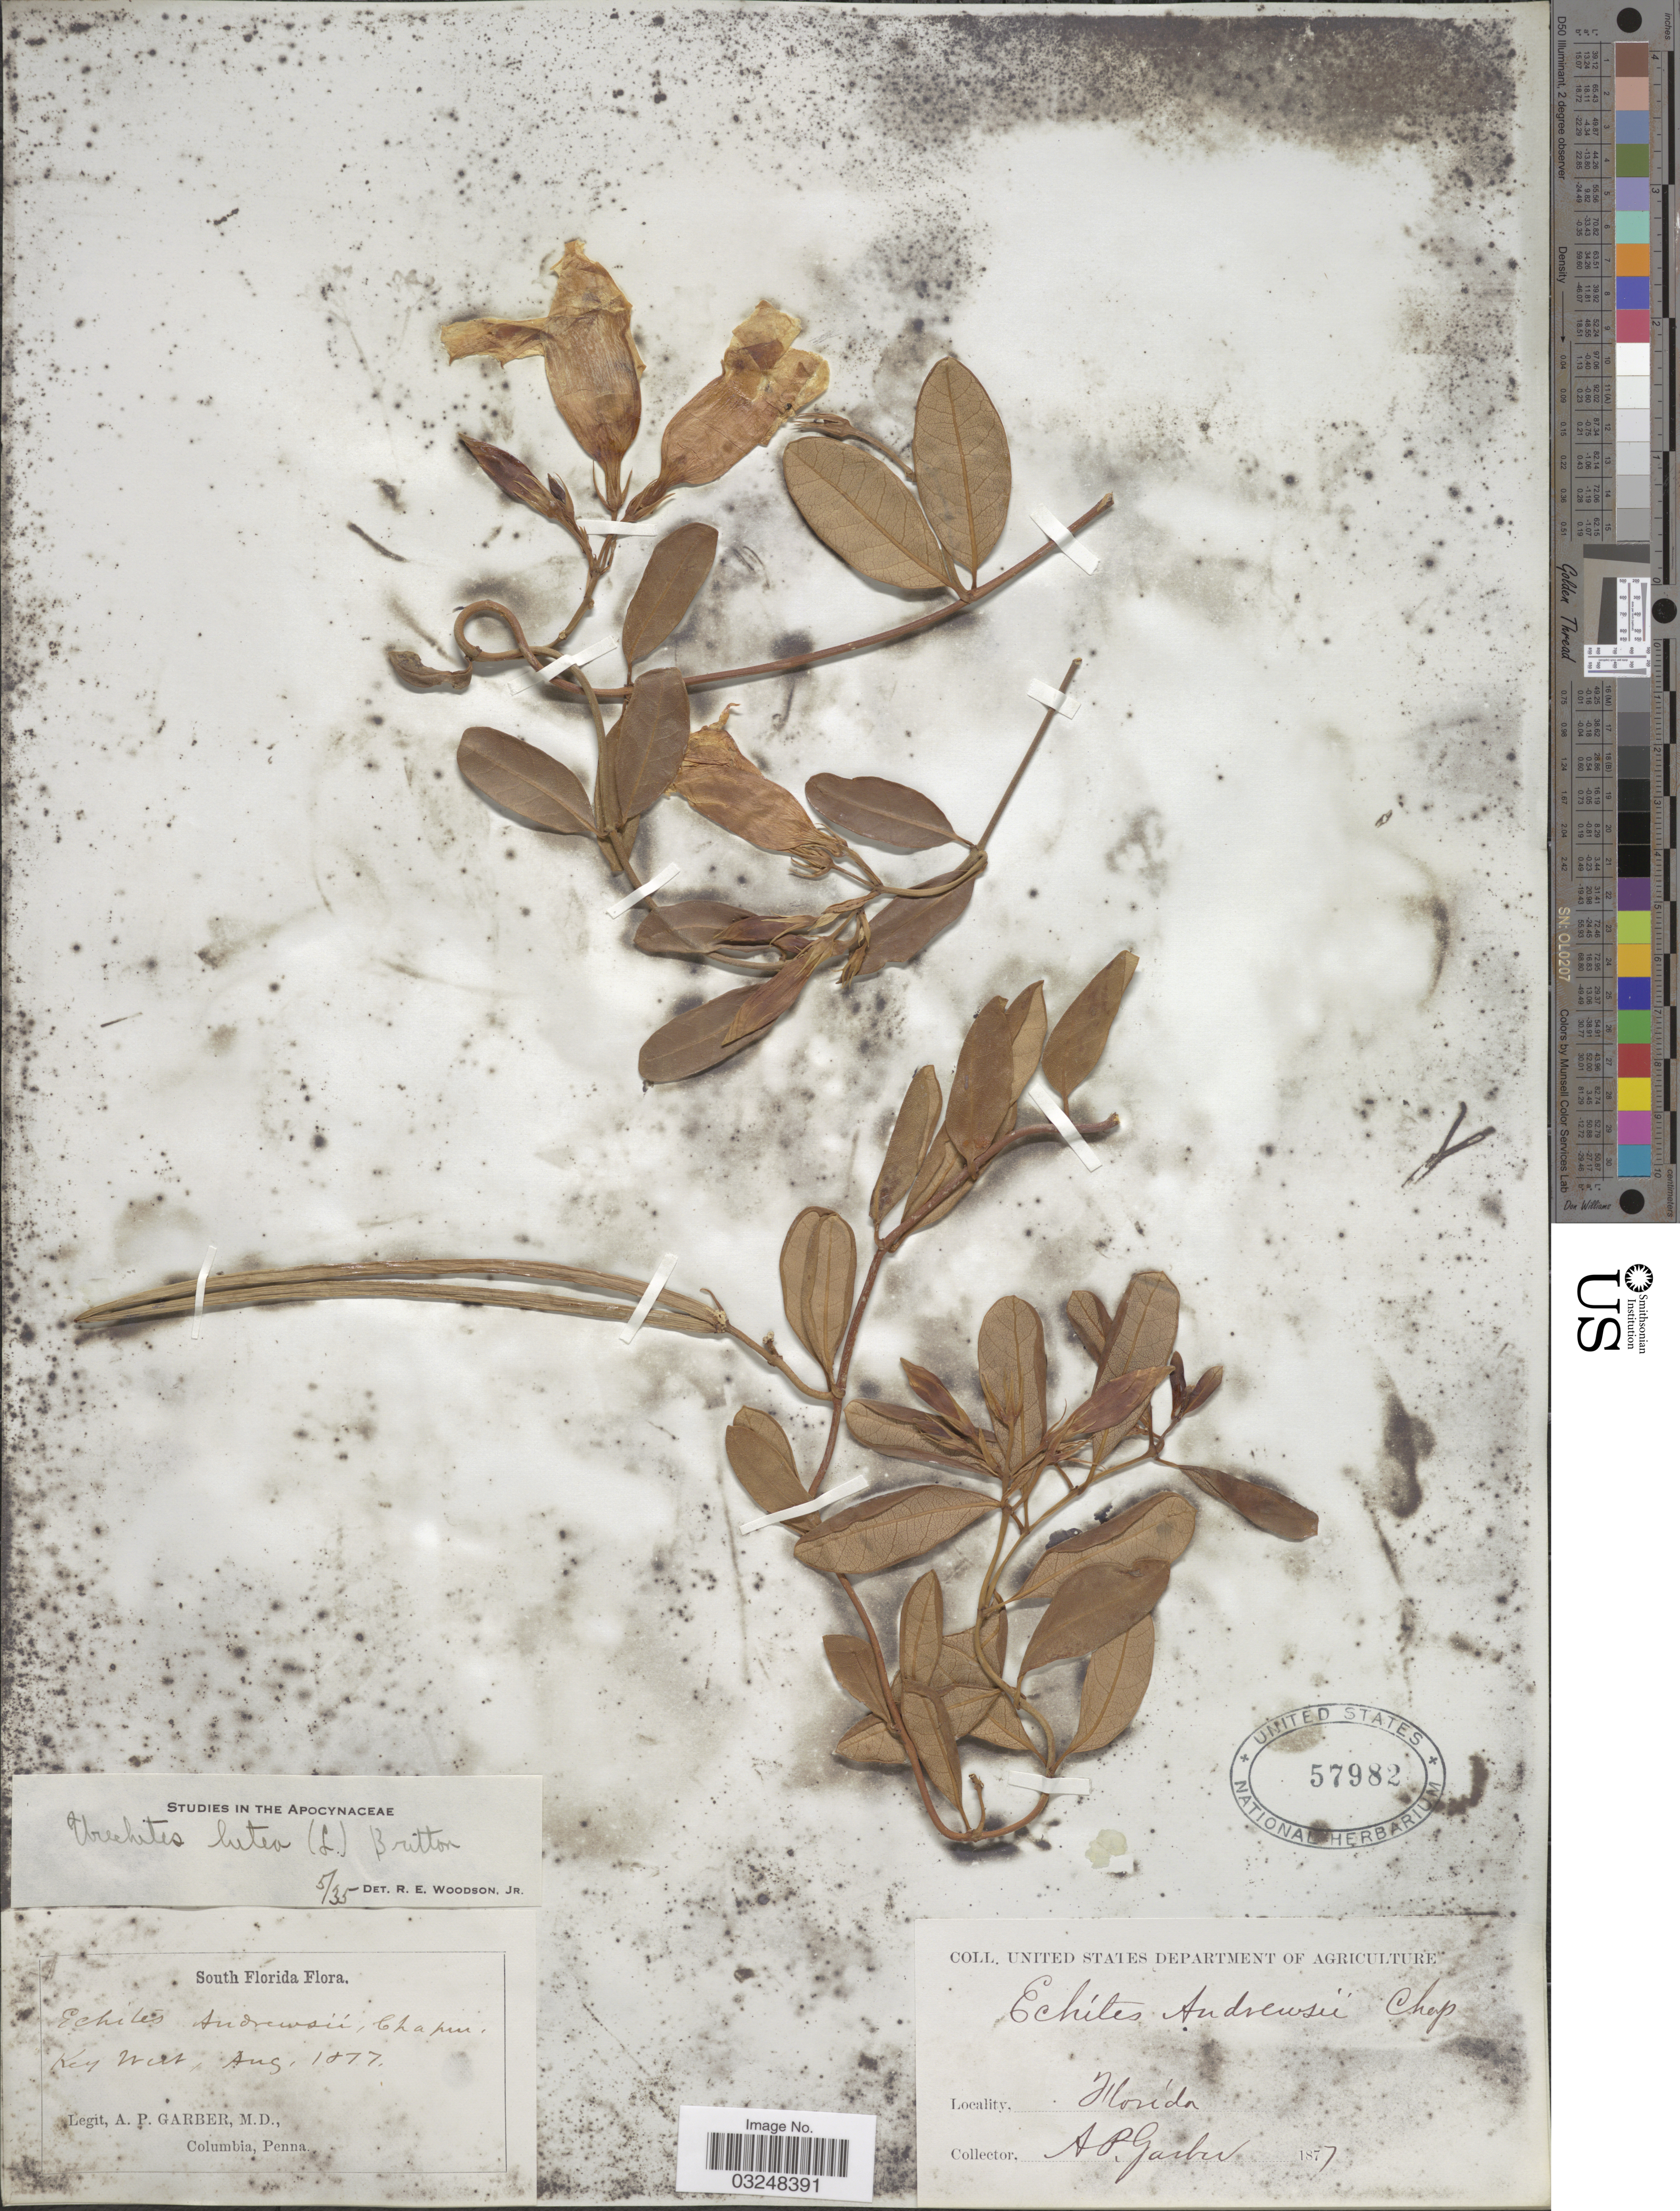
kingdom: Plantae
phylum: Tracheophyta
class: Magnoliopsida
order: Gentianales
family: Apocynaceae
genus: Urechites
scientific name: Urechites lutea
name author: (L.) Britton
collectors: A. P. Garber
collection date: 1877-08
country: United States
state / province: Florida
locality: South Florida. Key West.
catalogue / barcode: US 57982